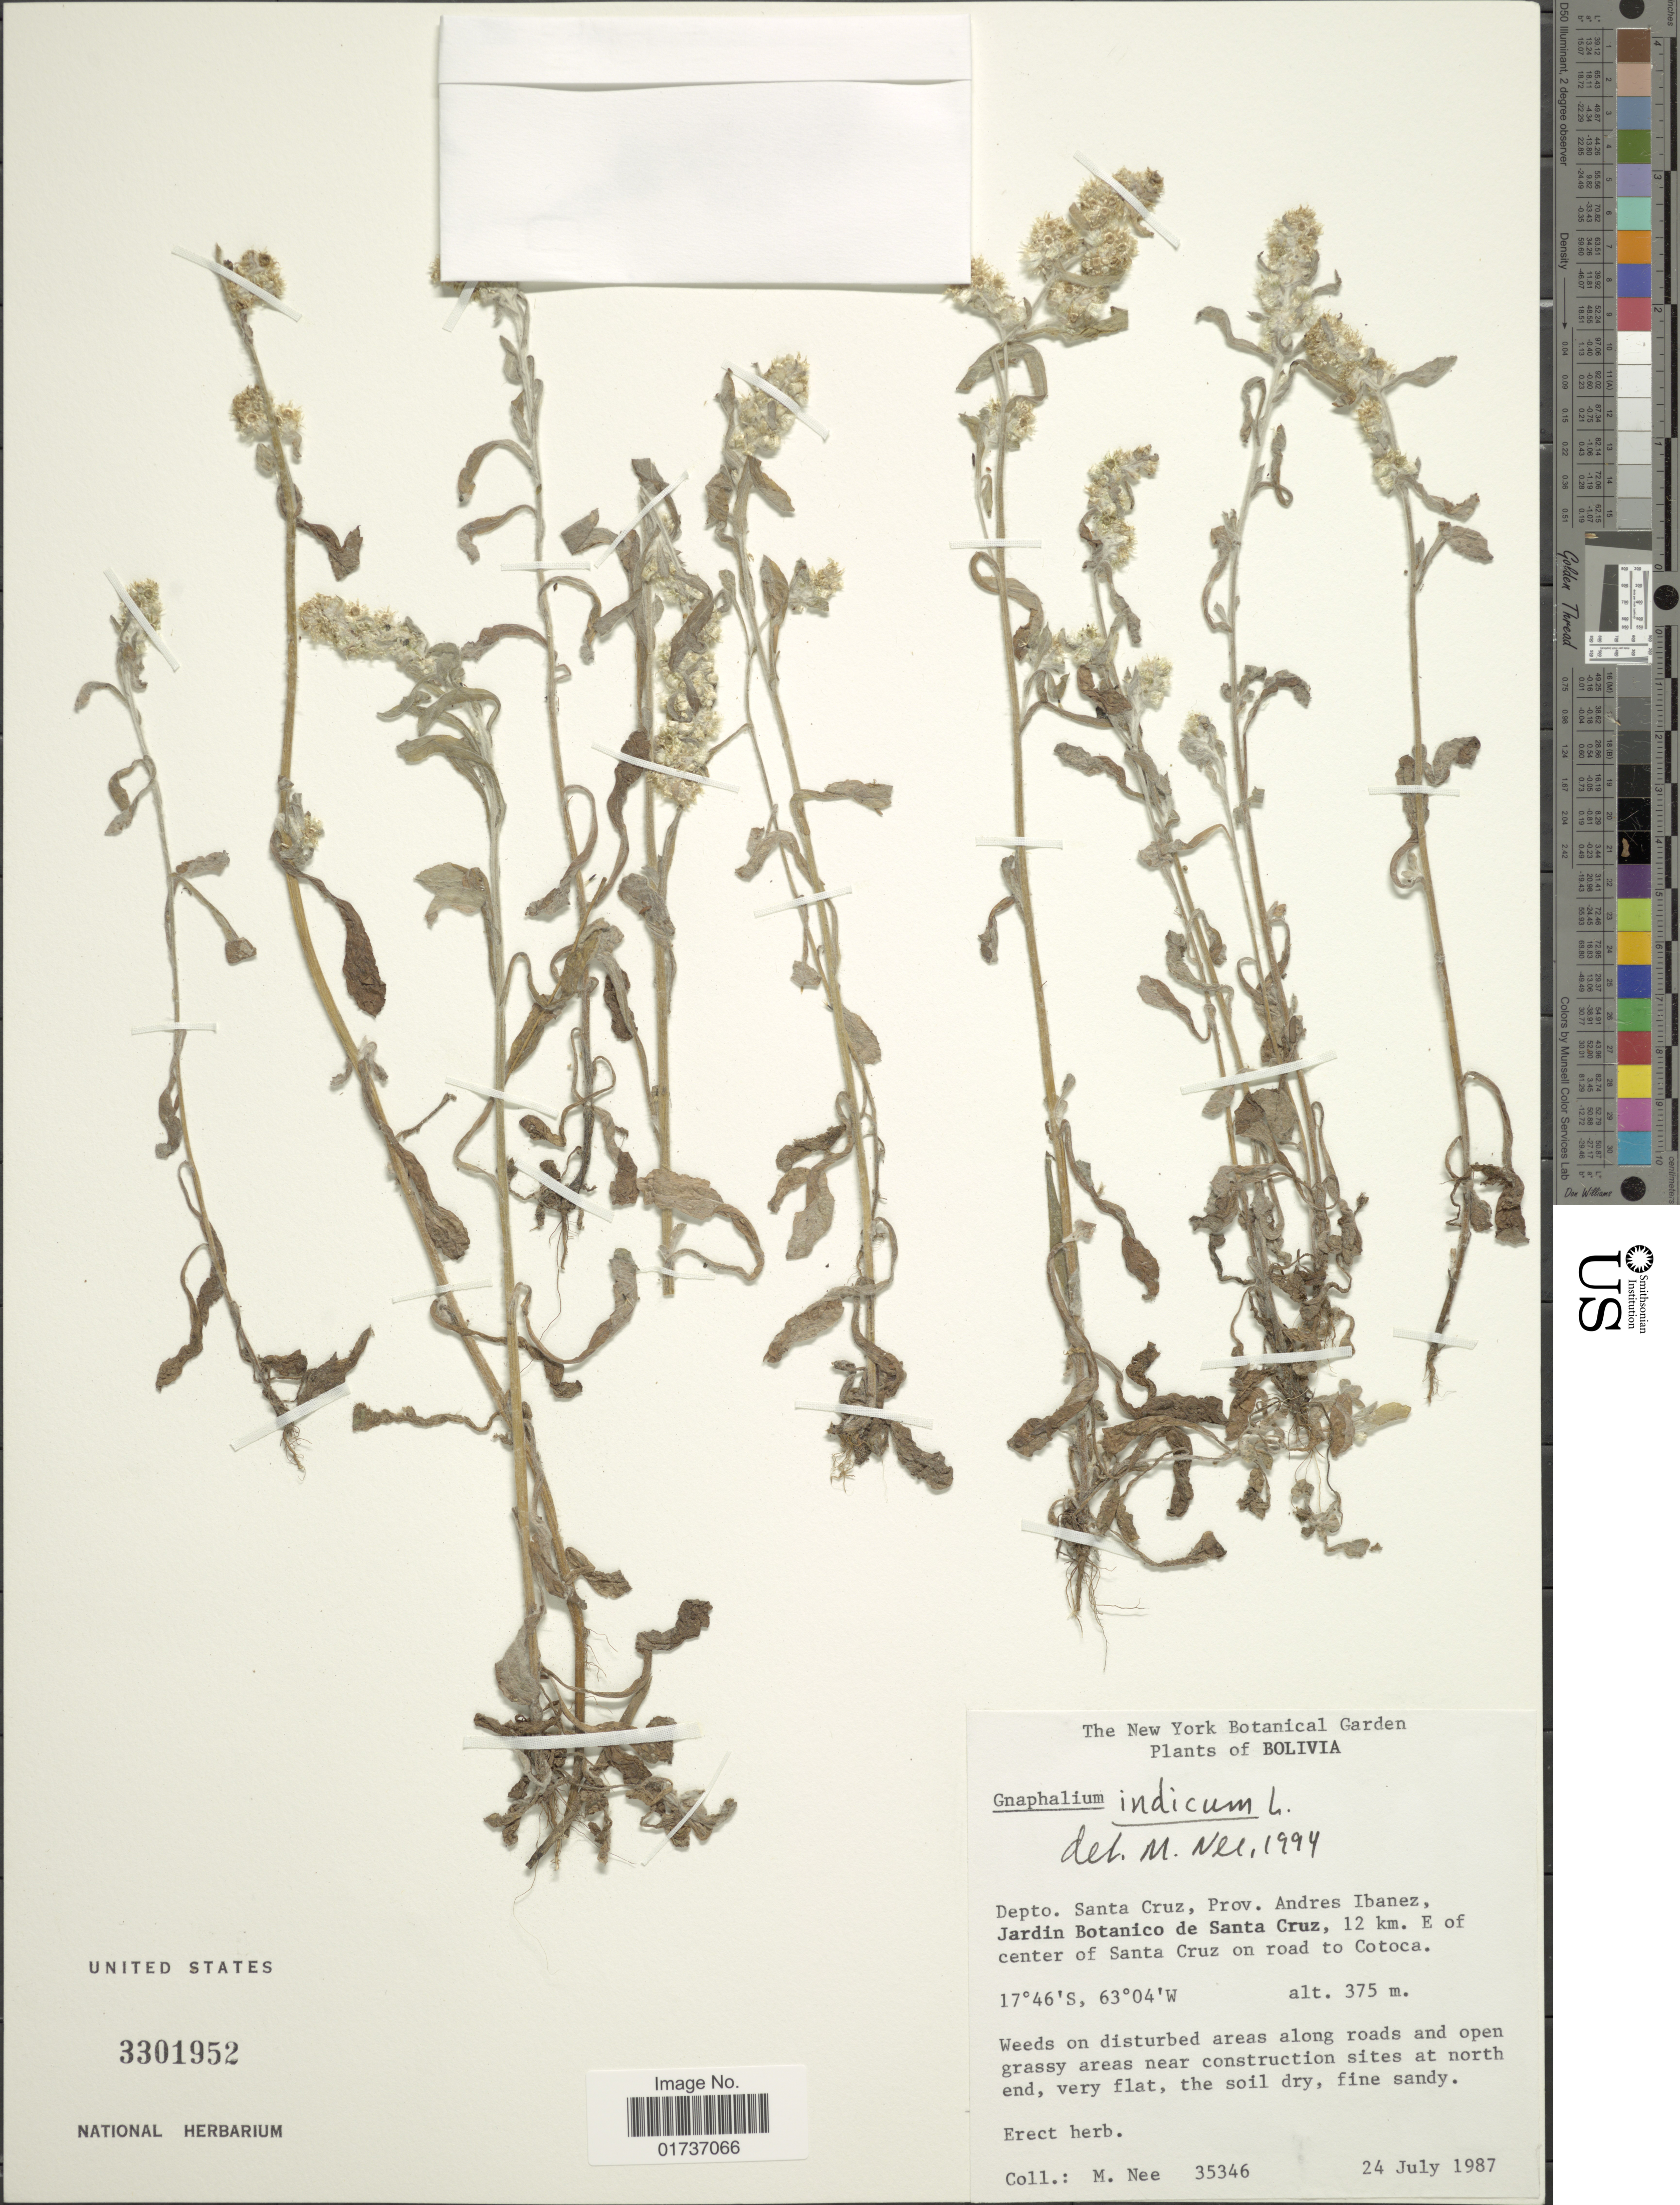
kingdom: Plantae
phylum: Tracheophyta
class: Magnoliopsida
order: Asterales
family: Asteraceae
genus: Gnaphalium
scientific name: Gnaphalium polycaulon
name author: Pers.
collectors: M. Nee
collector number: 35346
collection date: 1987-07-24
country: Bolivia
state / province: Santa Cruz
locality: Depto Santa Cruz, Prov. Andres Ibanez, Jardin Botanico de Santa Cruz, 12 km . E of center of Santa Cruz on road to Cotoca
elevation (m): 375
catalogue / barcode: US 3301952